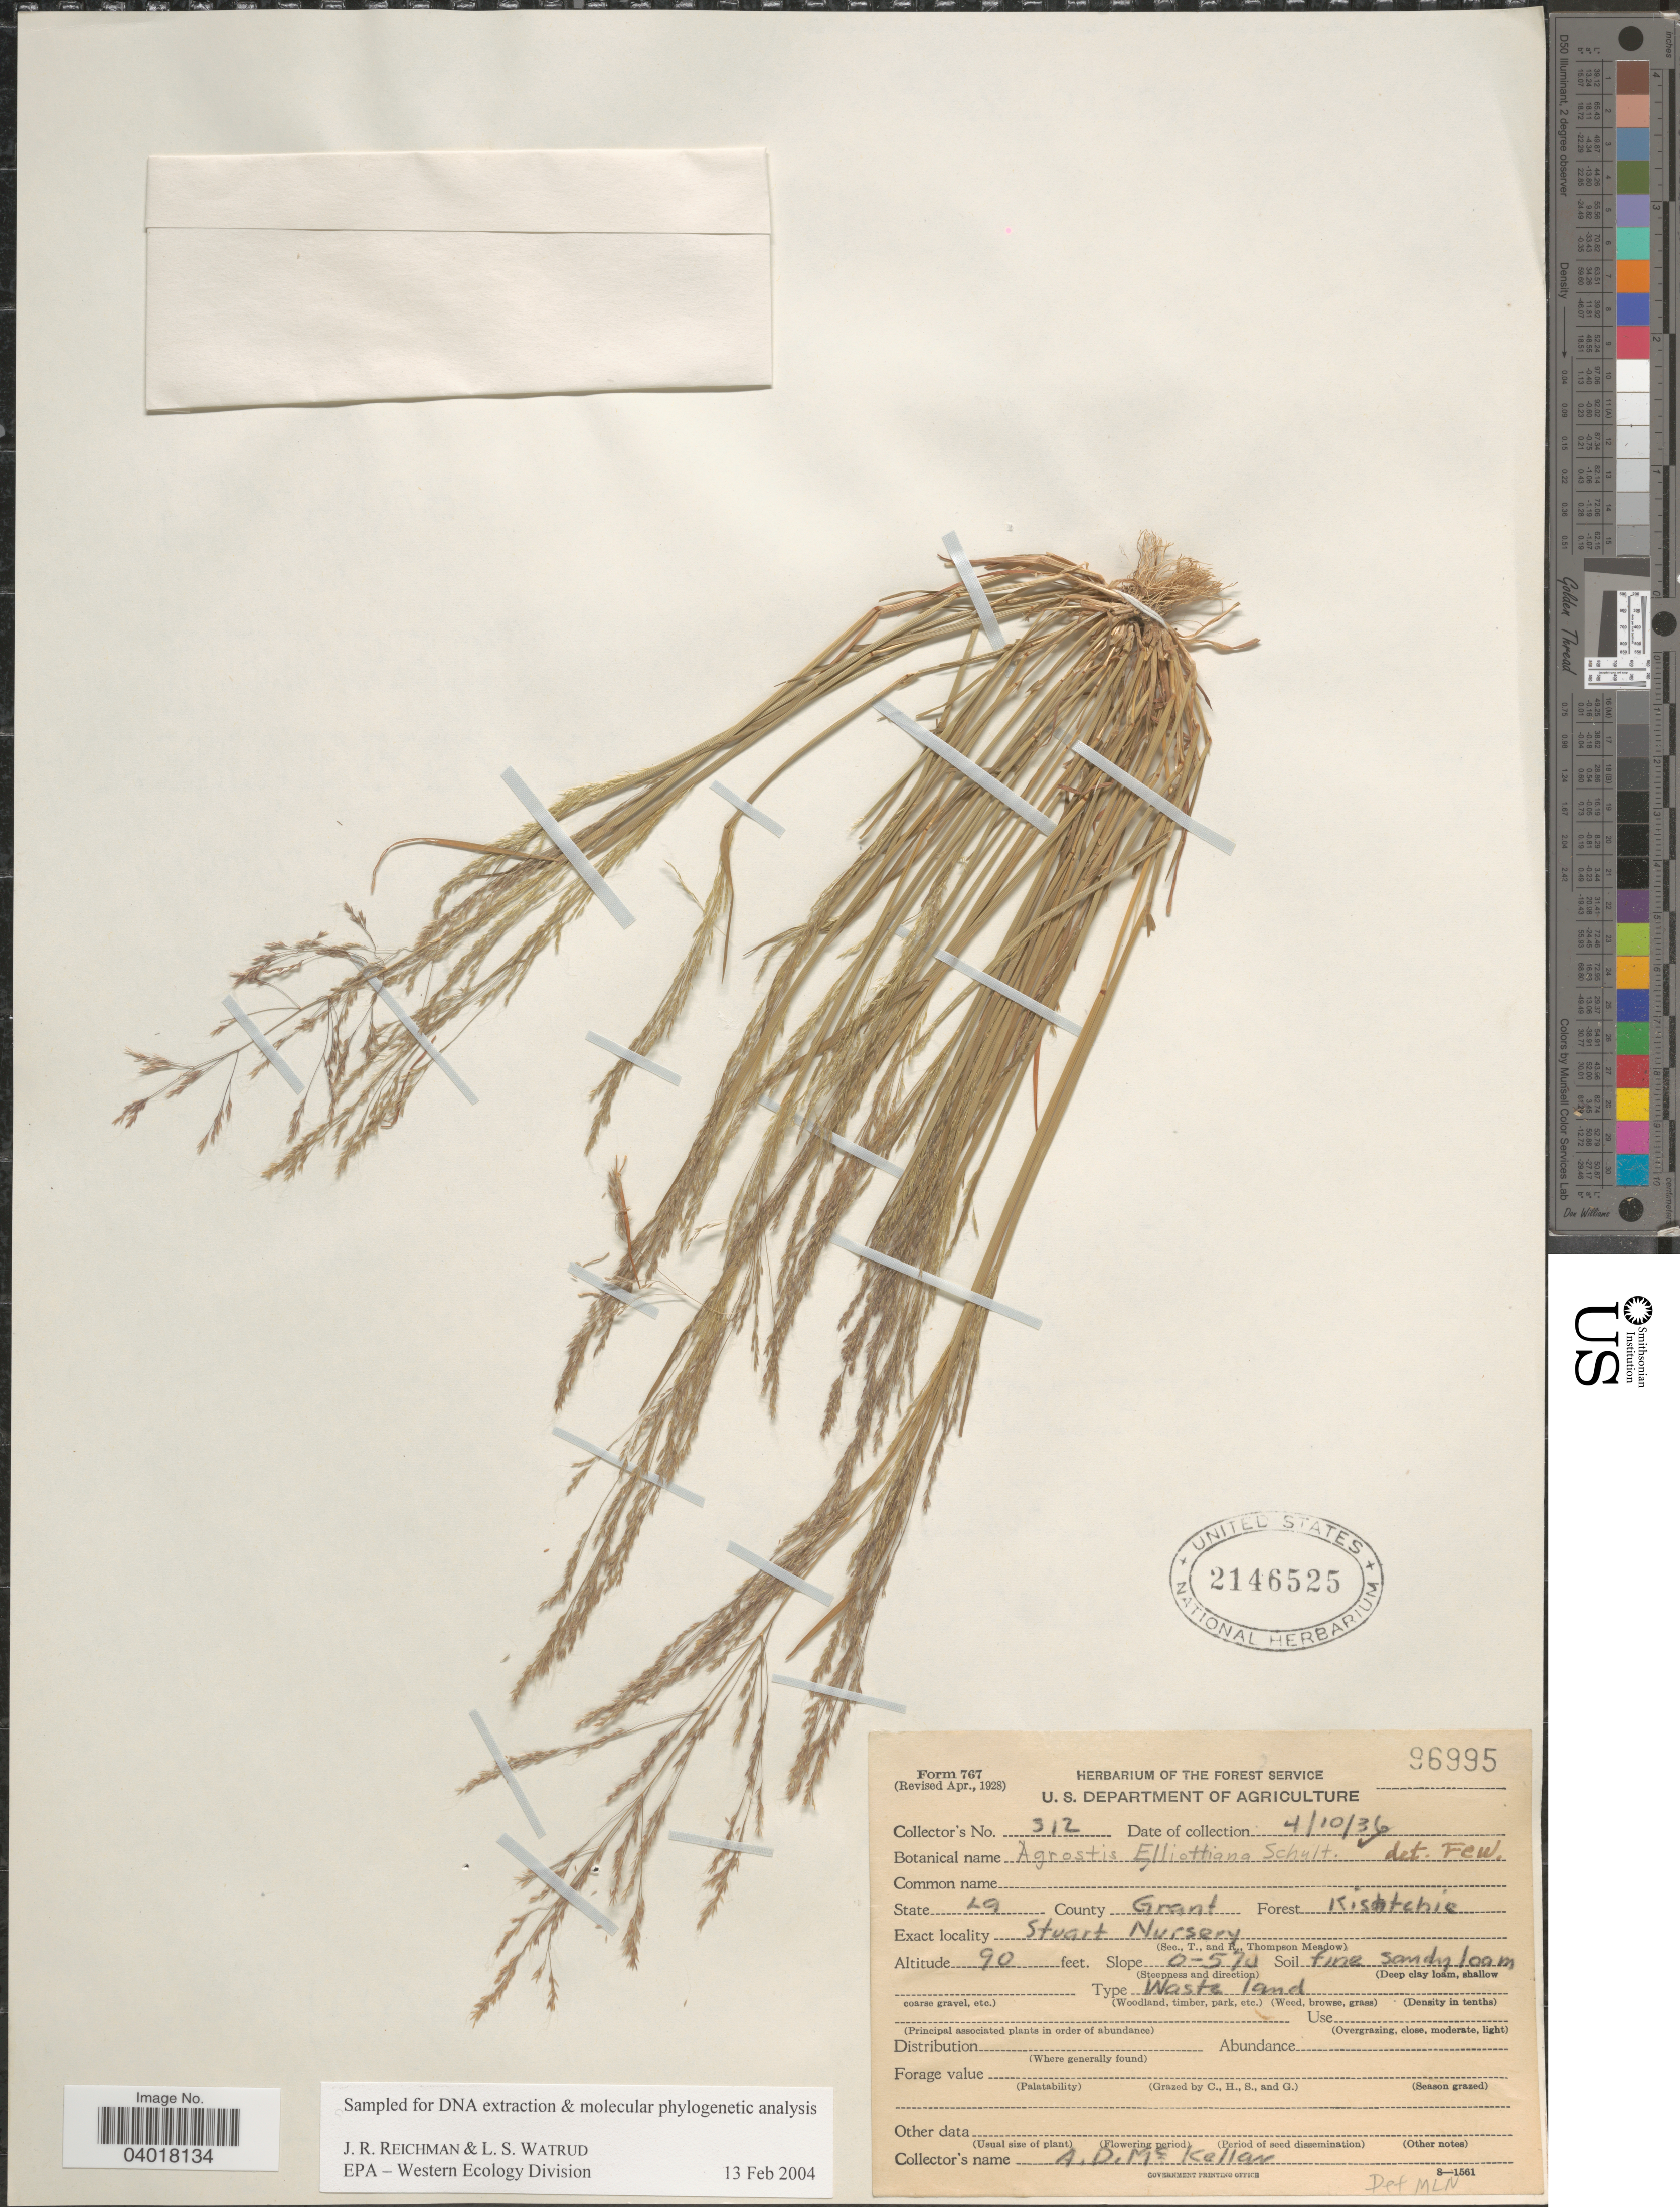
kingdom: Plantae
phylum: Tracheophyta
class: Liliopsida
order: Poales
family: Poaceae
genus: Agrostis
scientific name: Agrostis elliottiana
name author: Schult.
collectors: A. McKellar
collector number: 312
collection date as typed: Transcribed d/m/y: 10/4/36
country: United States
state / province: Louisiana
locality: County Grant Forest Kisatchie. Stuart Nursery.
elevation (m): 27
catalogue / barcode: US 2146525